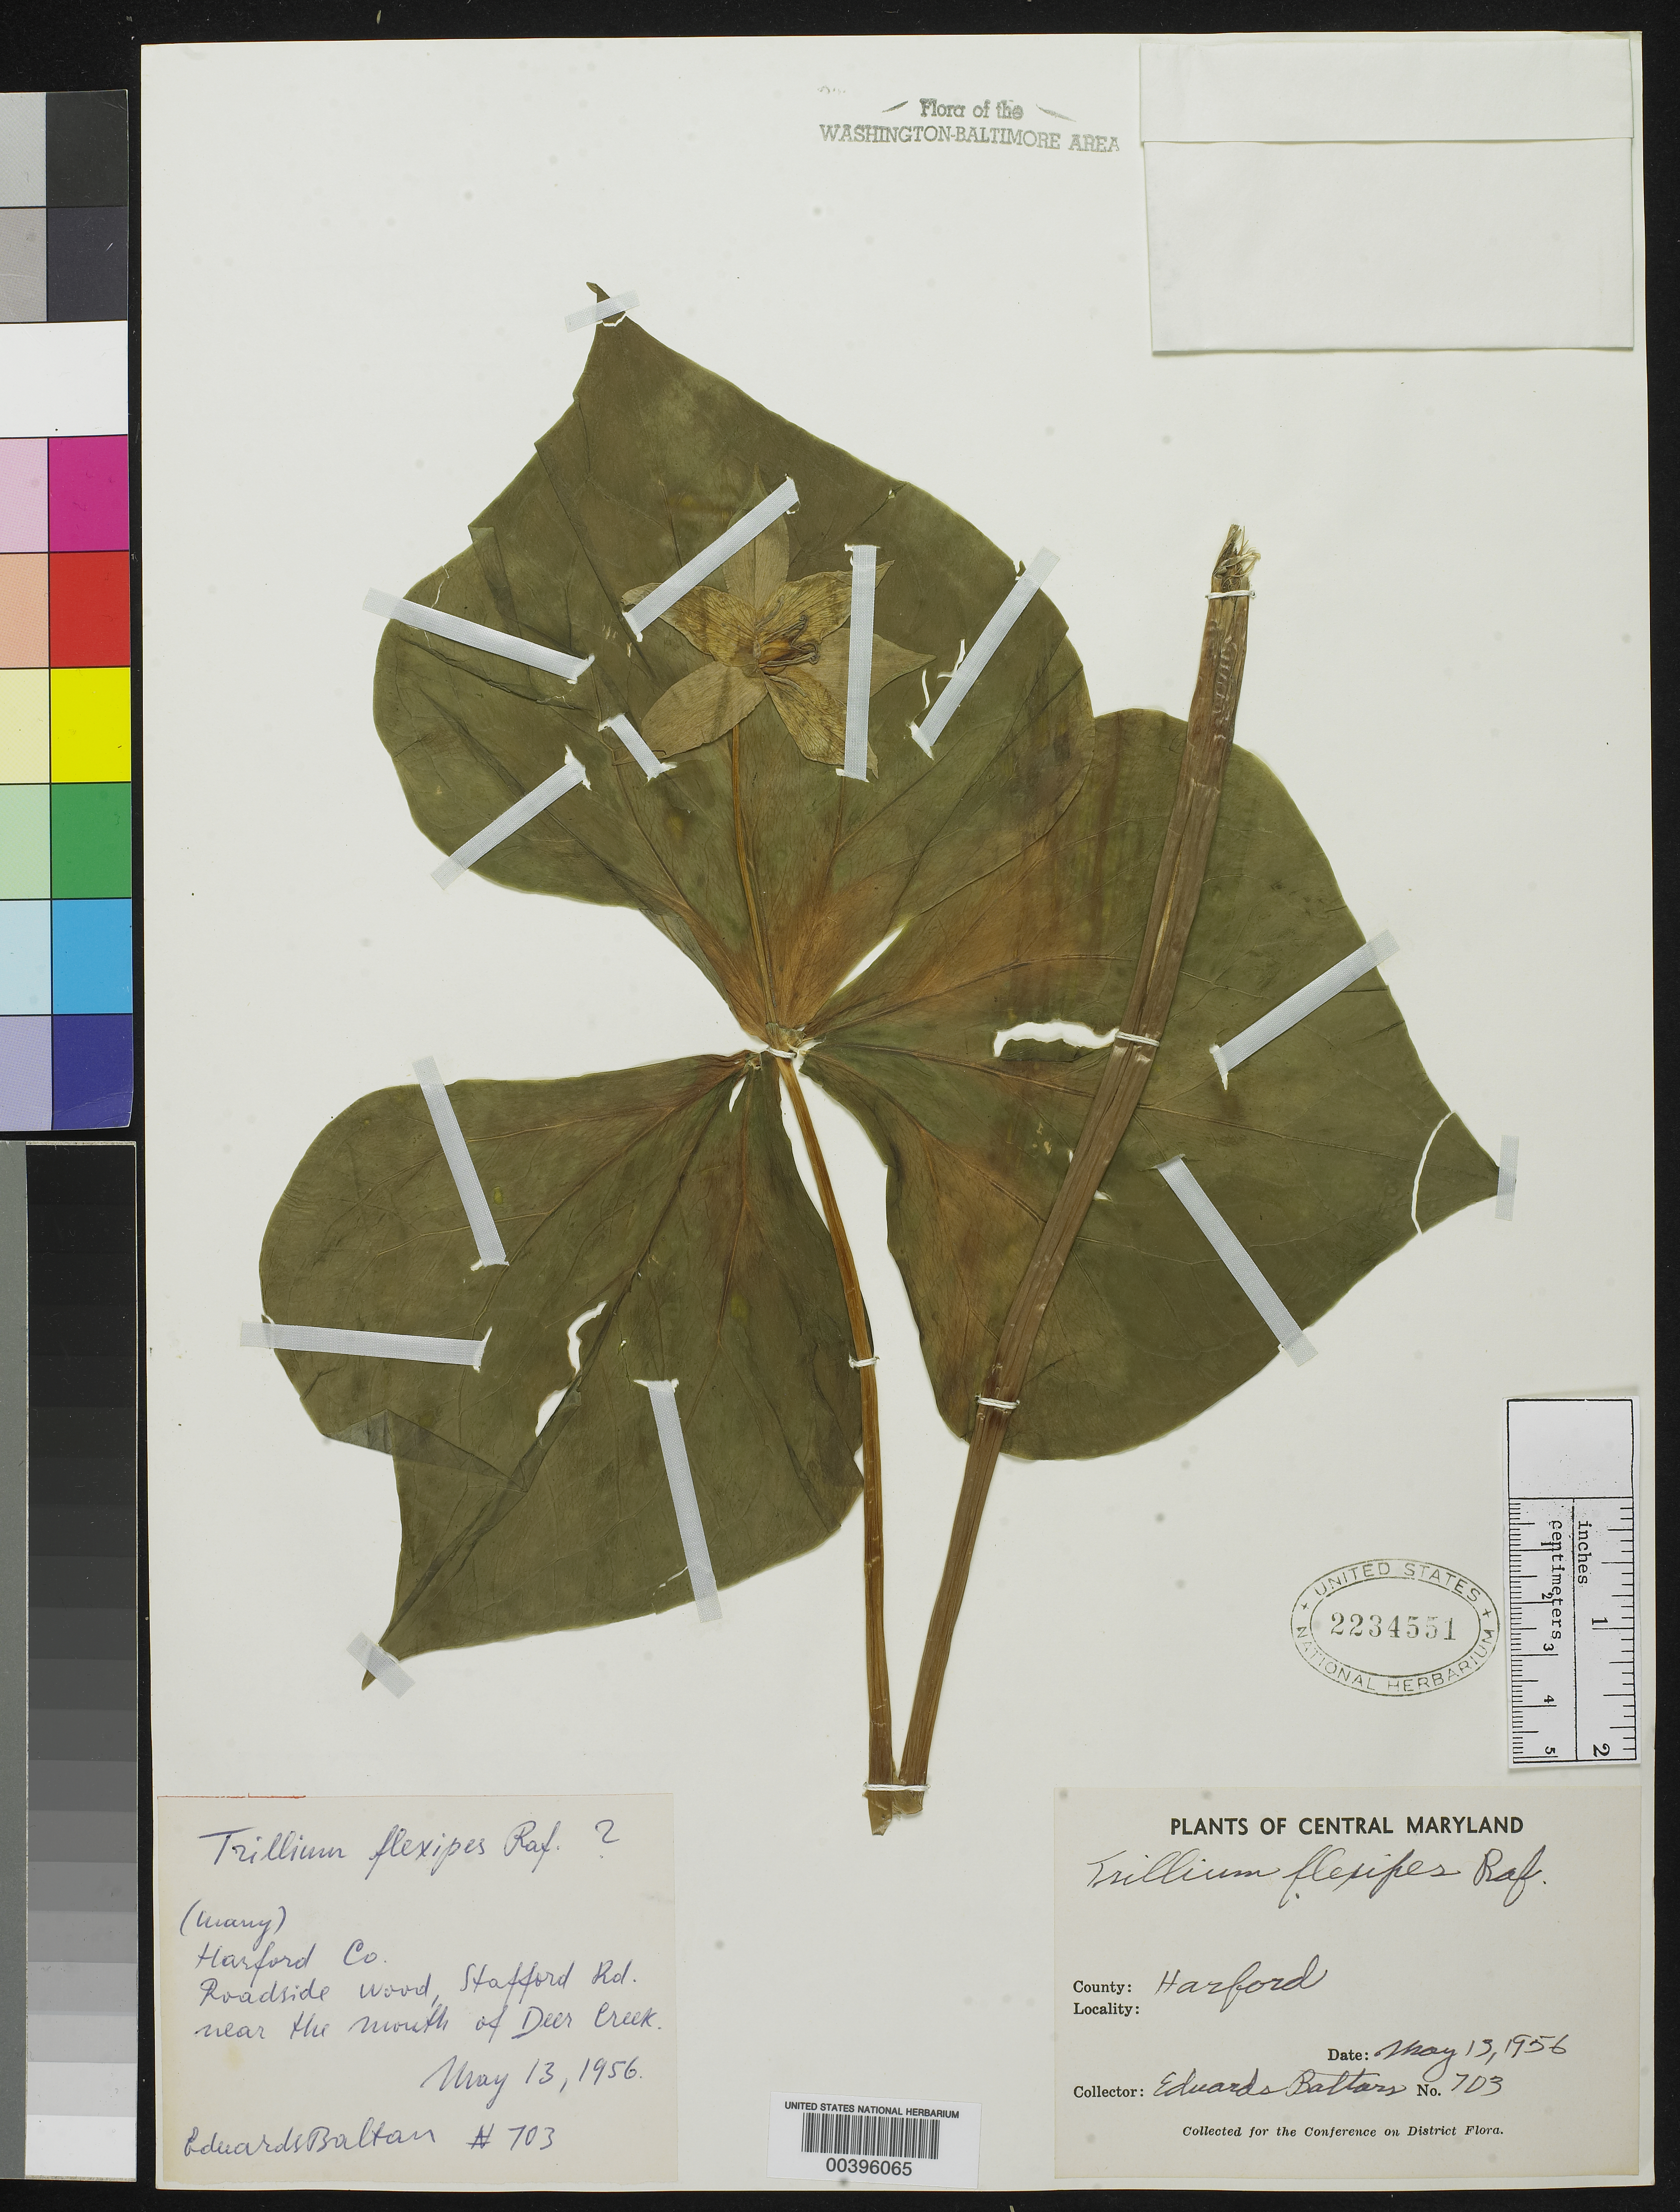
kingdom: Plantae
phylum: Tracheophyta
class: Liliopsida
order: Liliales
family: Melanthiaceae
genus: Trillium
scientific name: Trillium flexipes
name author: Raf.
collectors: E. Baltars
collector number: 703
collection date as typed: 13 May 1956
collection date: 1956-05-13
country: United States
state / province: Maryland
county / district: Harford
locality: Stafford Road, near Deer Creek Mouth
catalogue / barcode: US 2234551